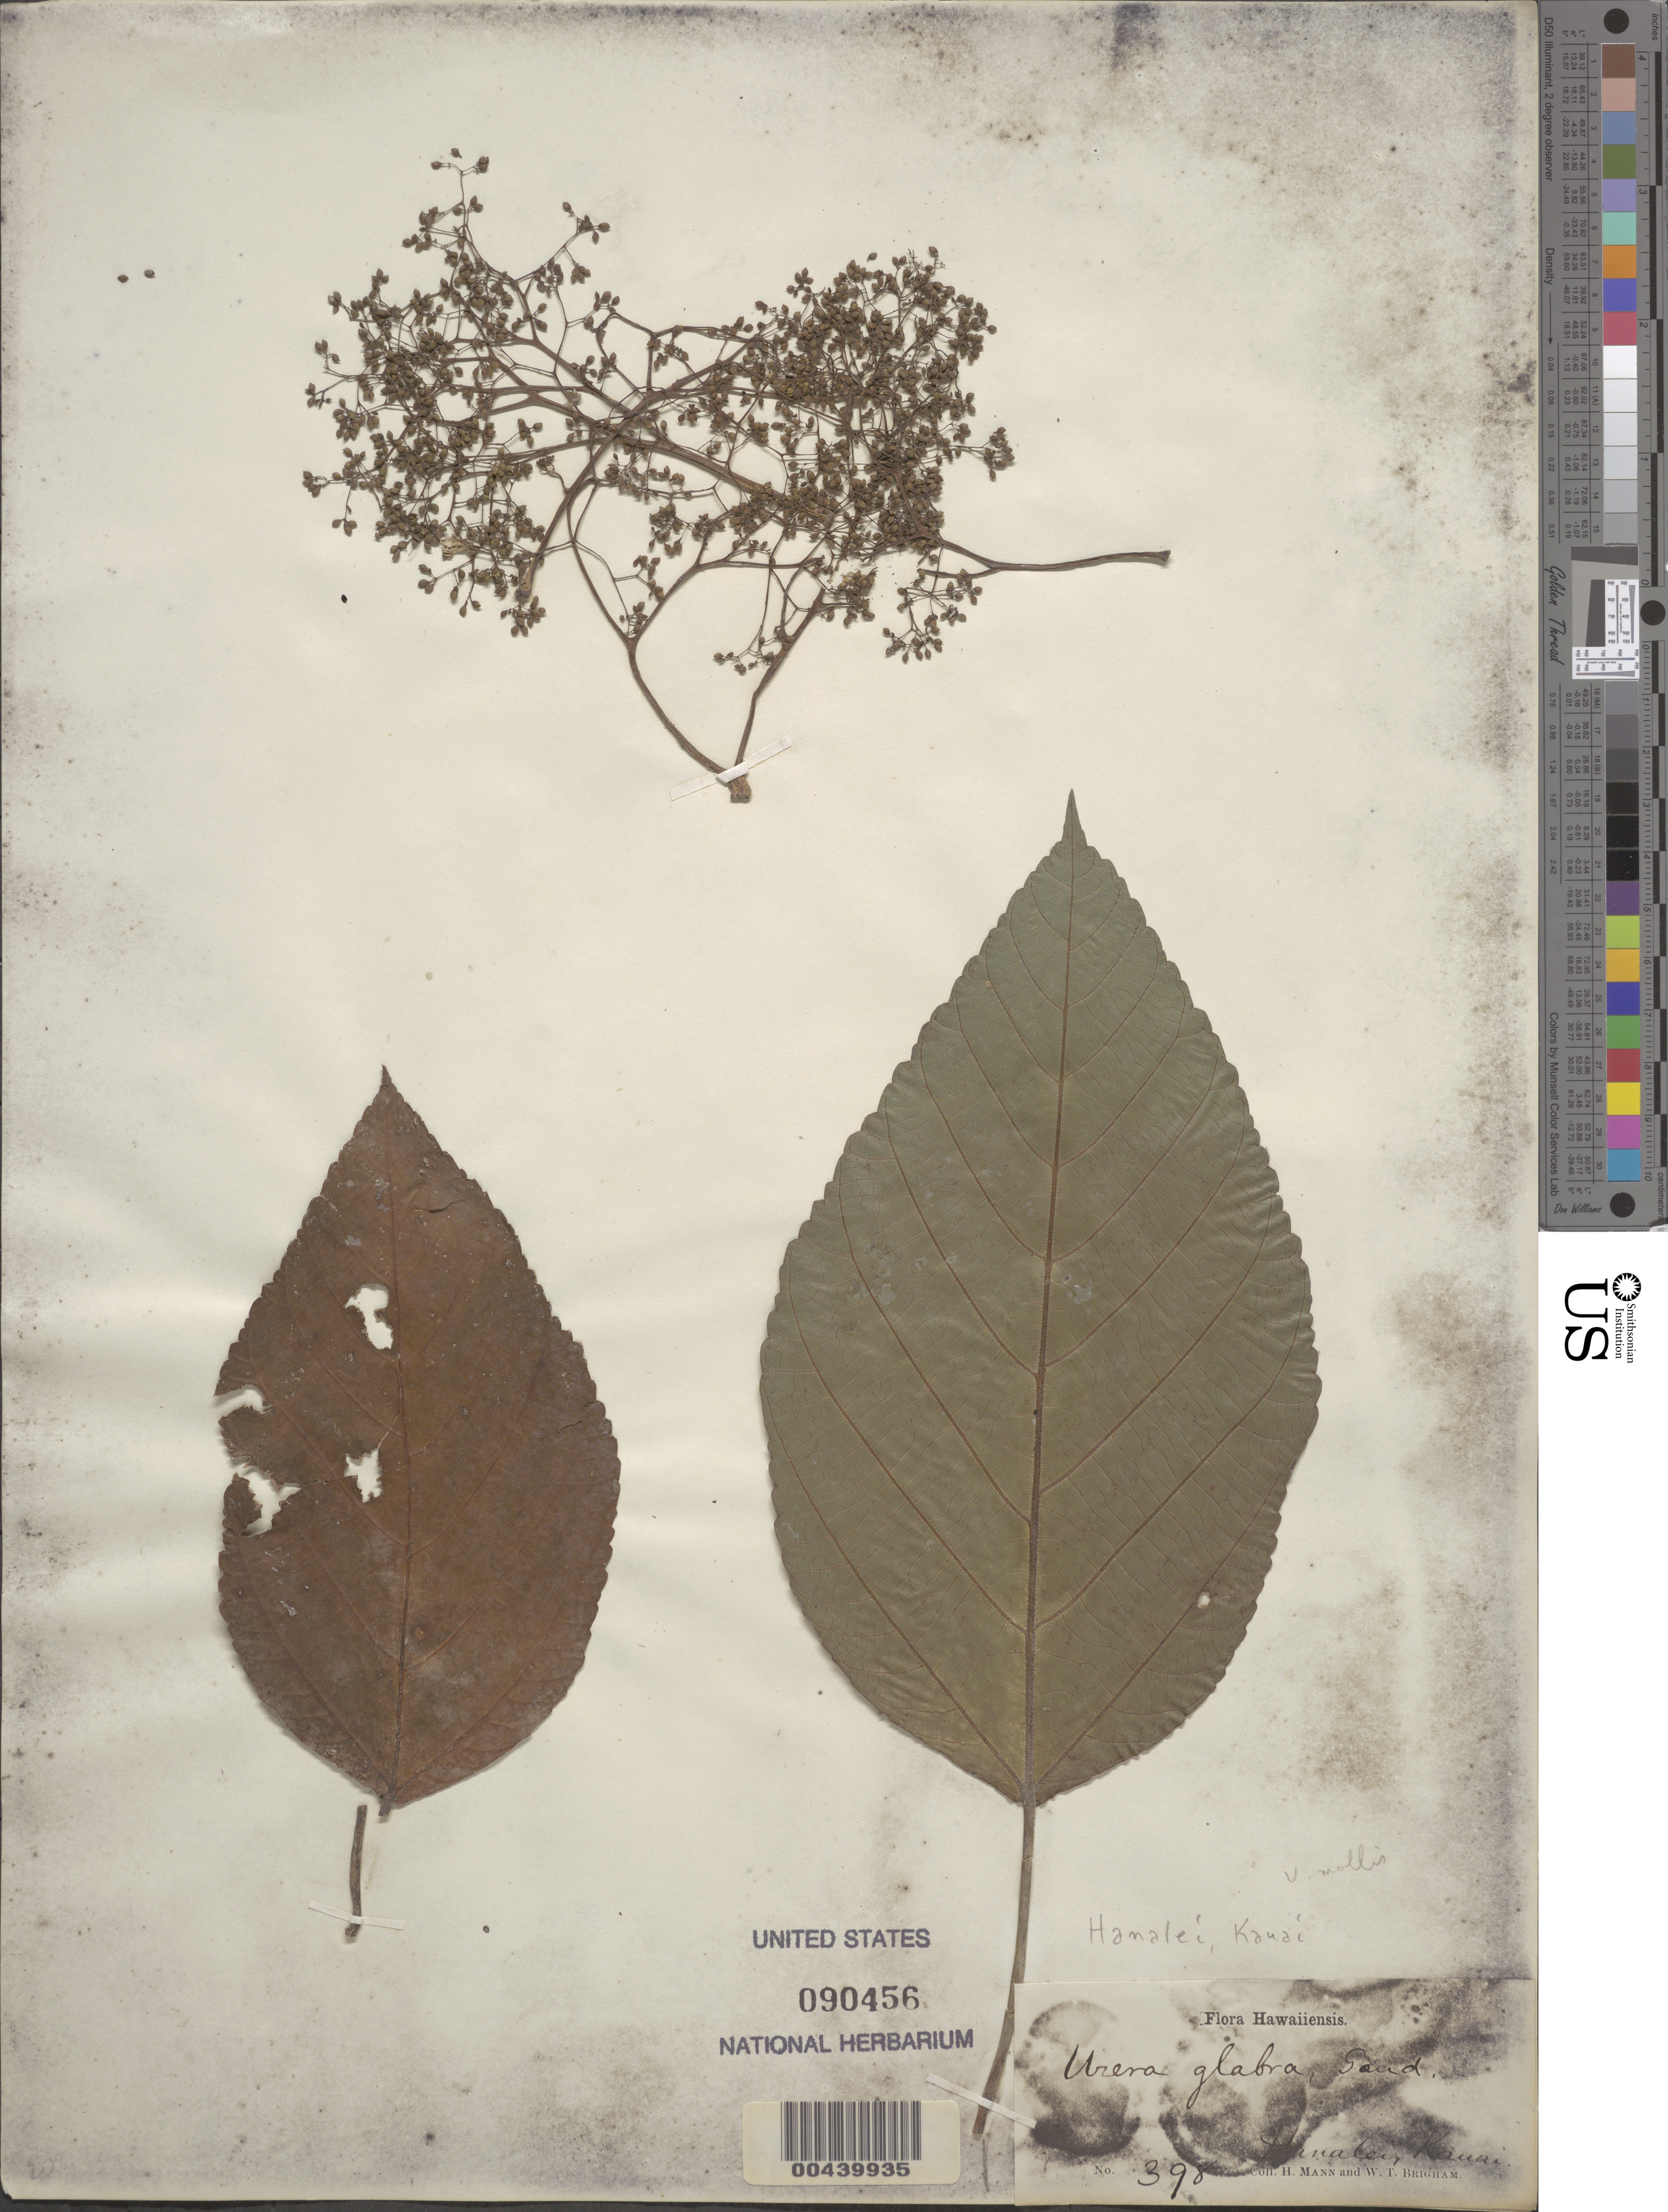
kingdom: Plantae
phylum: Tracheophyta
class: Magnoliopsida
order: Rosales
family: Urticaceae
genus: Touchardia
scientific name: Touchardia oahuensis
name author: T. Wells & A. K. Monro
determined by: Wagner, W. L., (BOT), Smithsonian Institution - National Museum of Natural History (UNITED STATES)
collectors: H. Mann & W. T. Brigham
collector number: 398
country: United States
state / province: Hawaii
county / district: Kauai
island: Kaua'i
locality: Hanalei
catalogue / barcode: US 90456